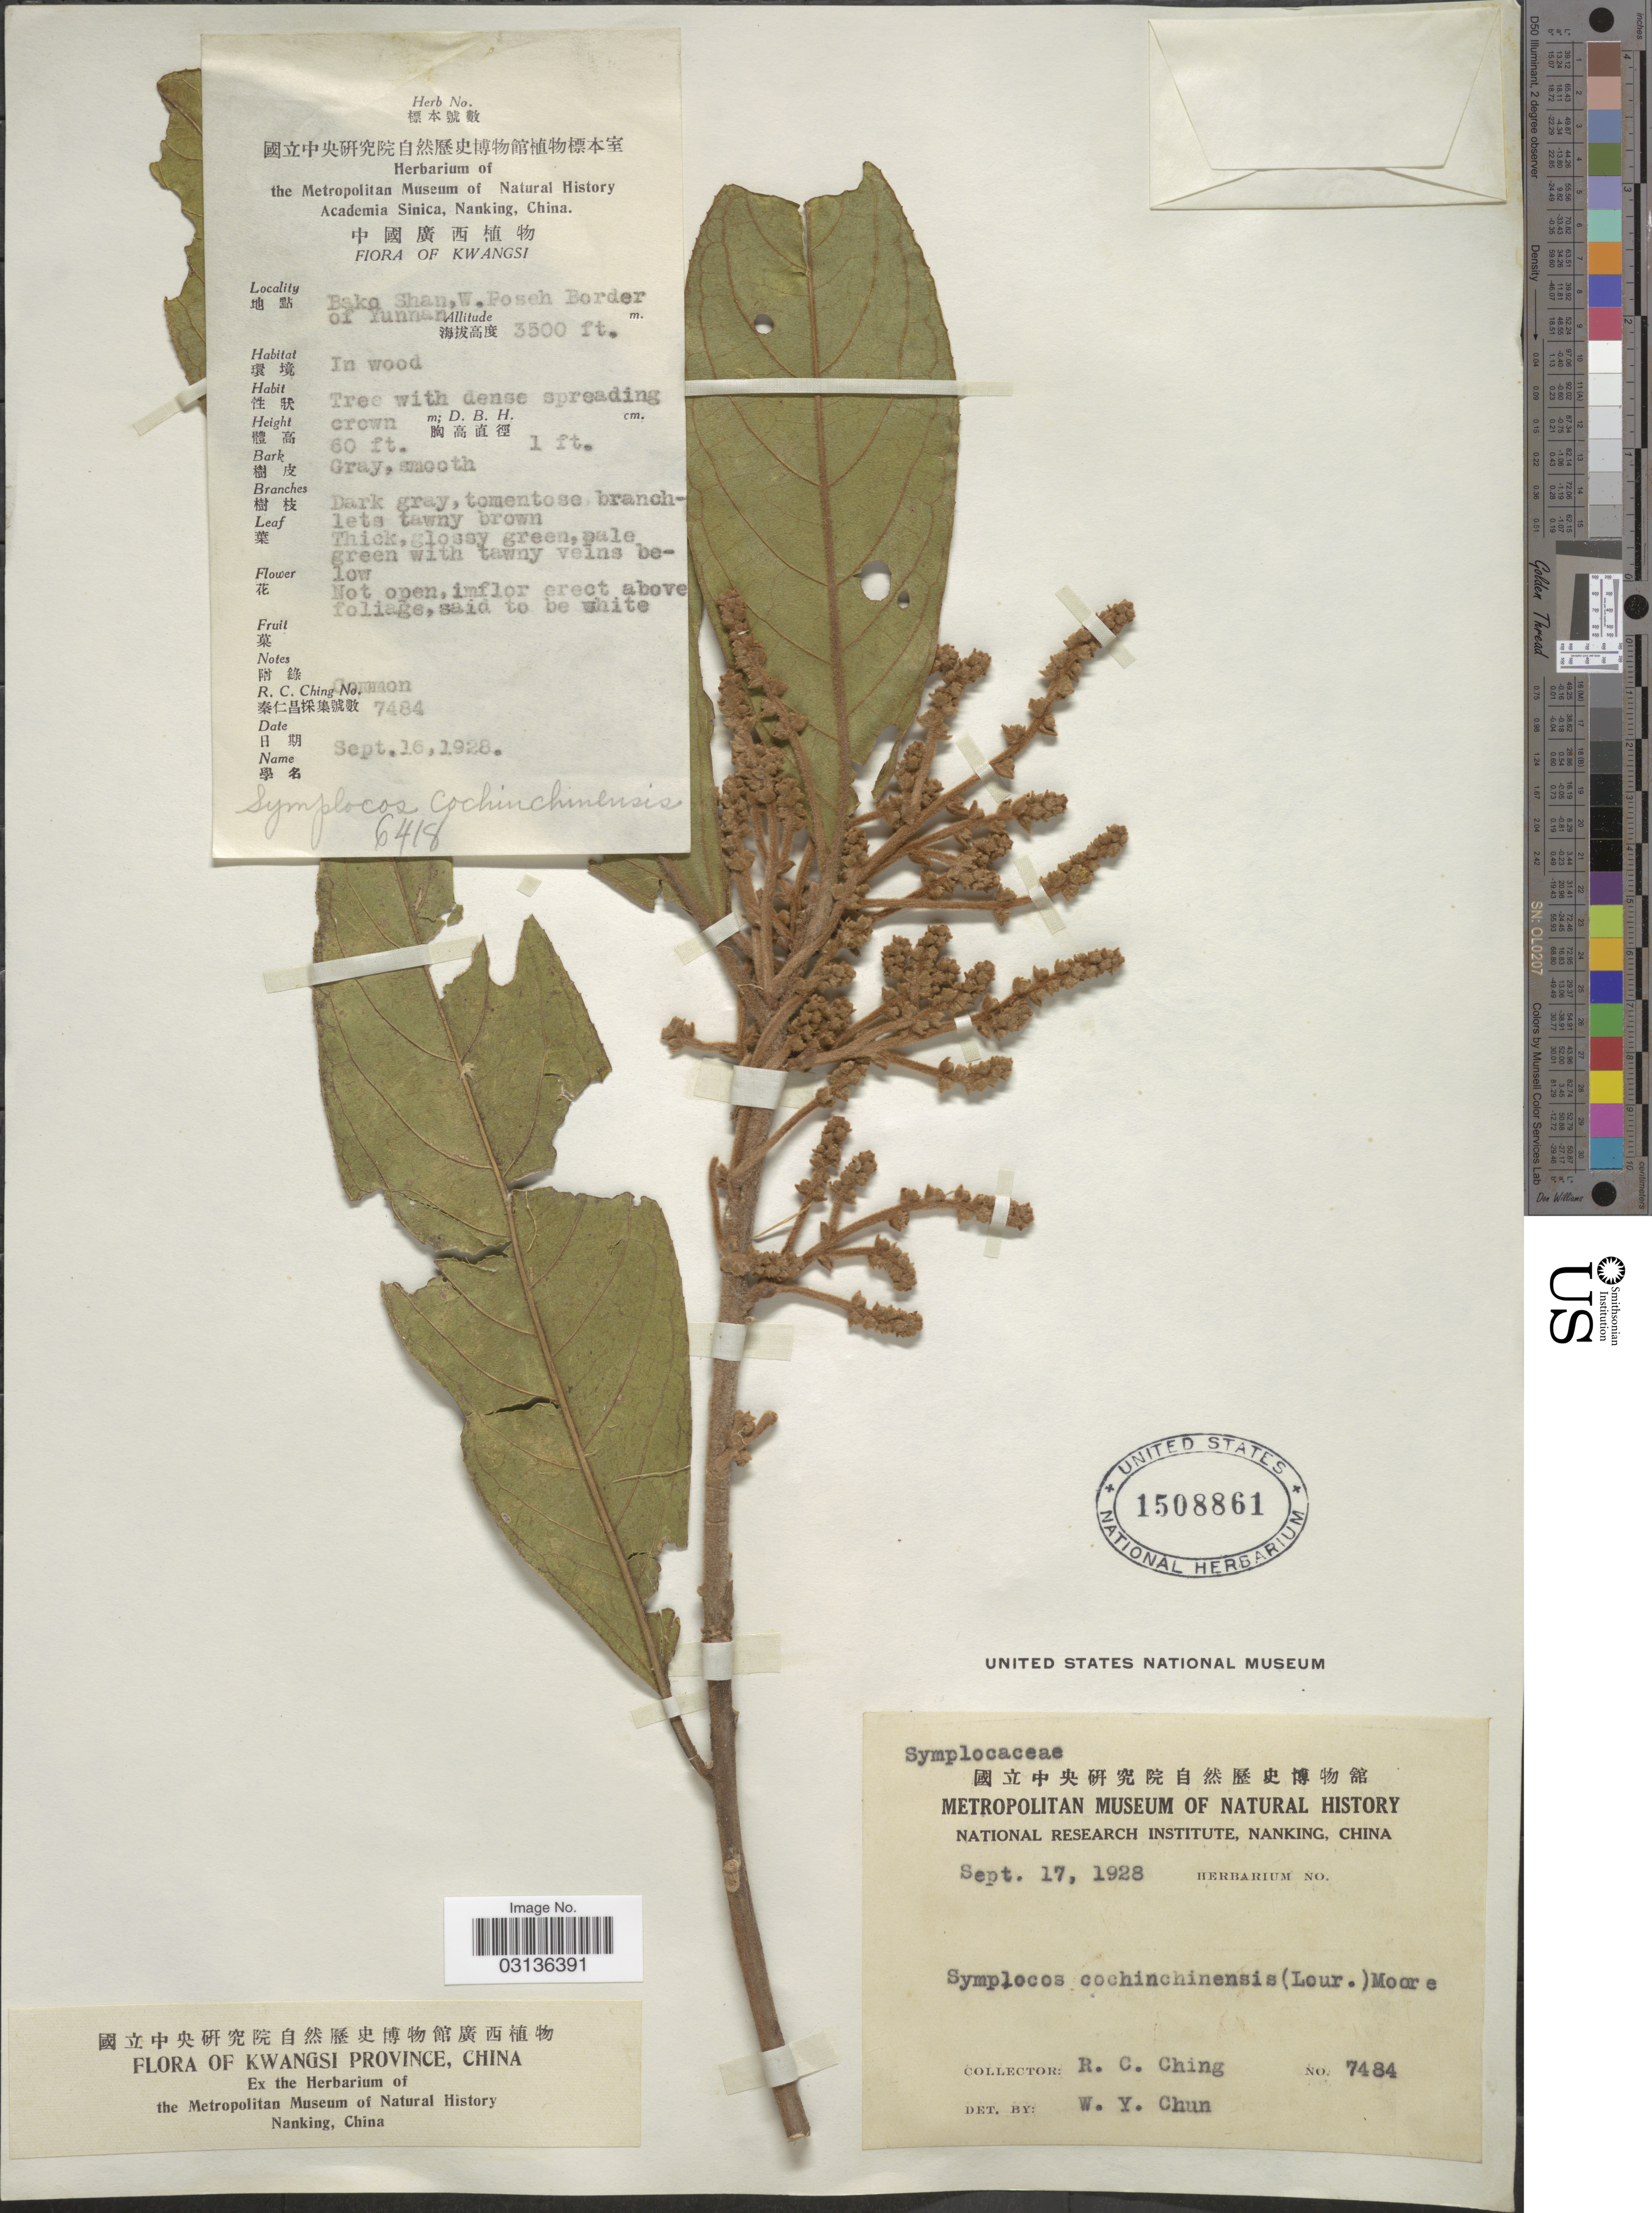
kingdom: Plantae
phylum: Tracheophyta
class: Magnoliopsida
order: Ericales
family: Symplocaceae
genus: Symplocos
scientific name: Symplocos cochinchinensis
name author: (Lour.) S. Moore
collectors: R. C. Ching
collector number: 7484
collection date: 1928-09-17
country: China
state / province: Guangxi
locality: Kwangsi Province. Bako Shan, W. Poseh Border of Yunnan.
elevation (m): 1067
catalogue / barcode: US 1508861